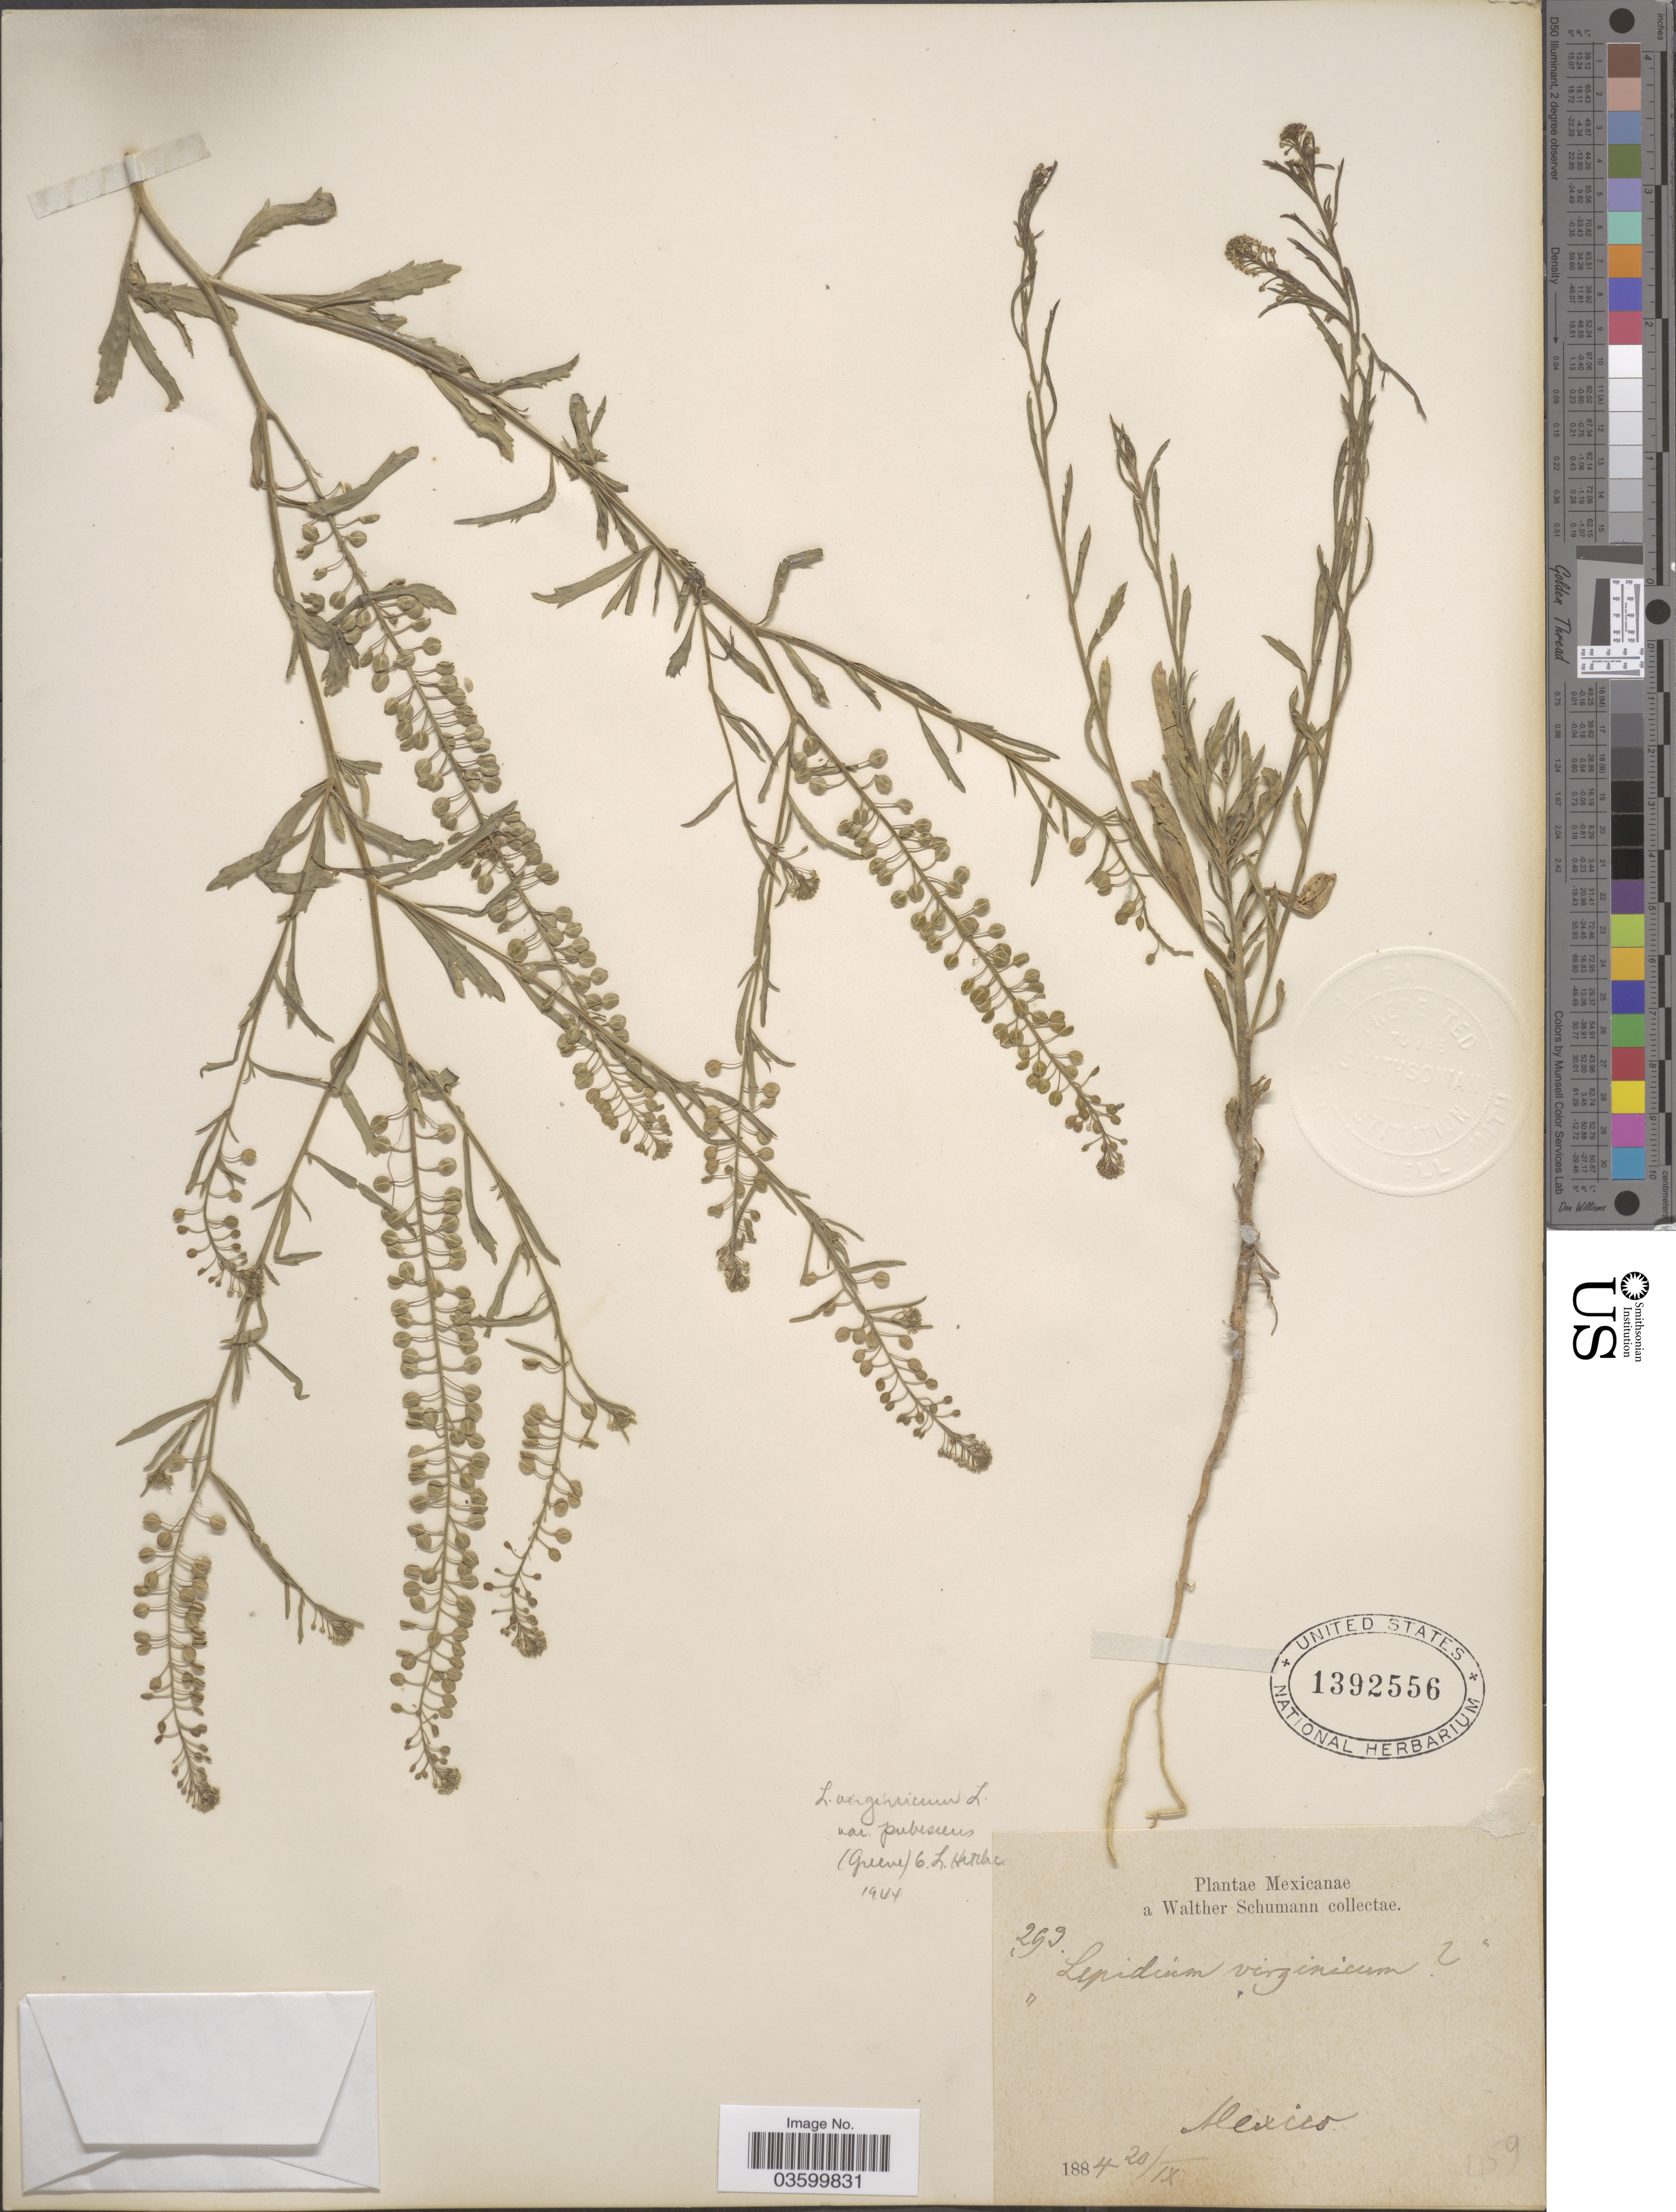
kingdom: Plantae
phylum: Tracheophyta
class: Magnoliopsida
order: Brassicales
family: Brassicaceae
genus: Lepidium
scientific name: Lepidium virginicum var. pubescens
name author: (Greene) C.L. Hitchc.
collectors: W. Schumann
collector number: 293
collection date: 1884-09-20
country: Mexico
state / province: México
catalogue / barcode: US 1392556